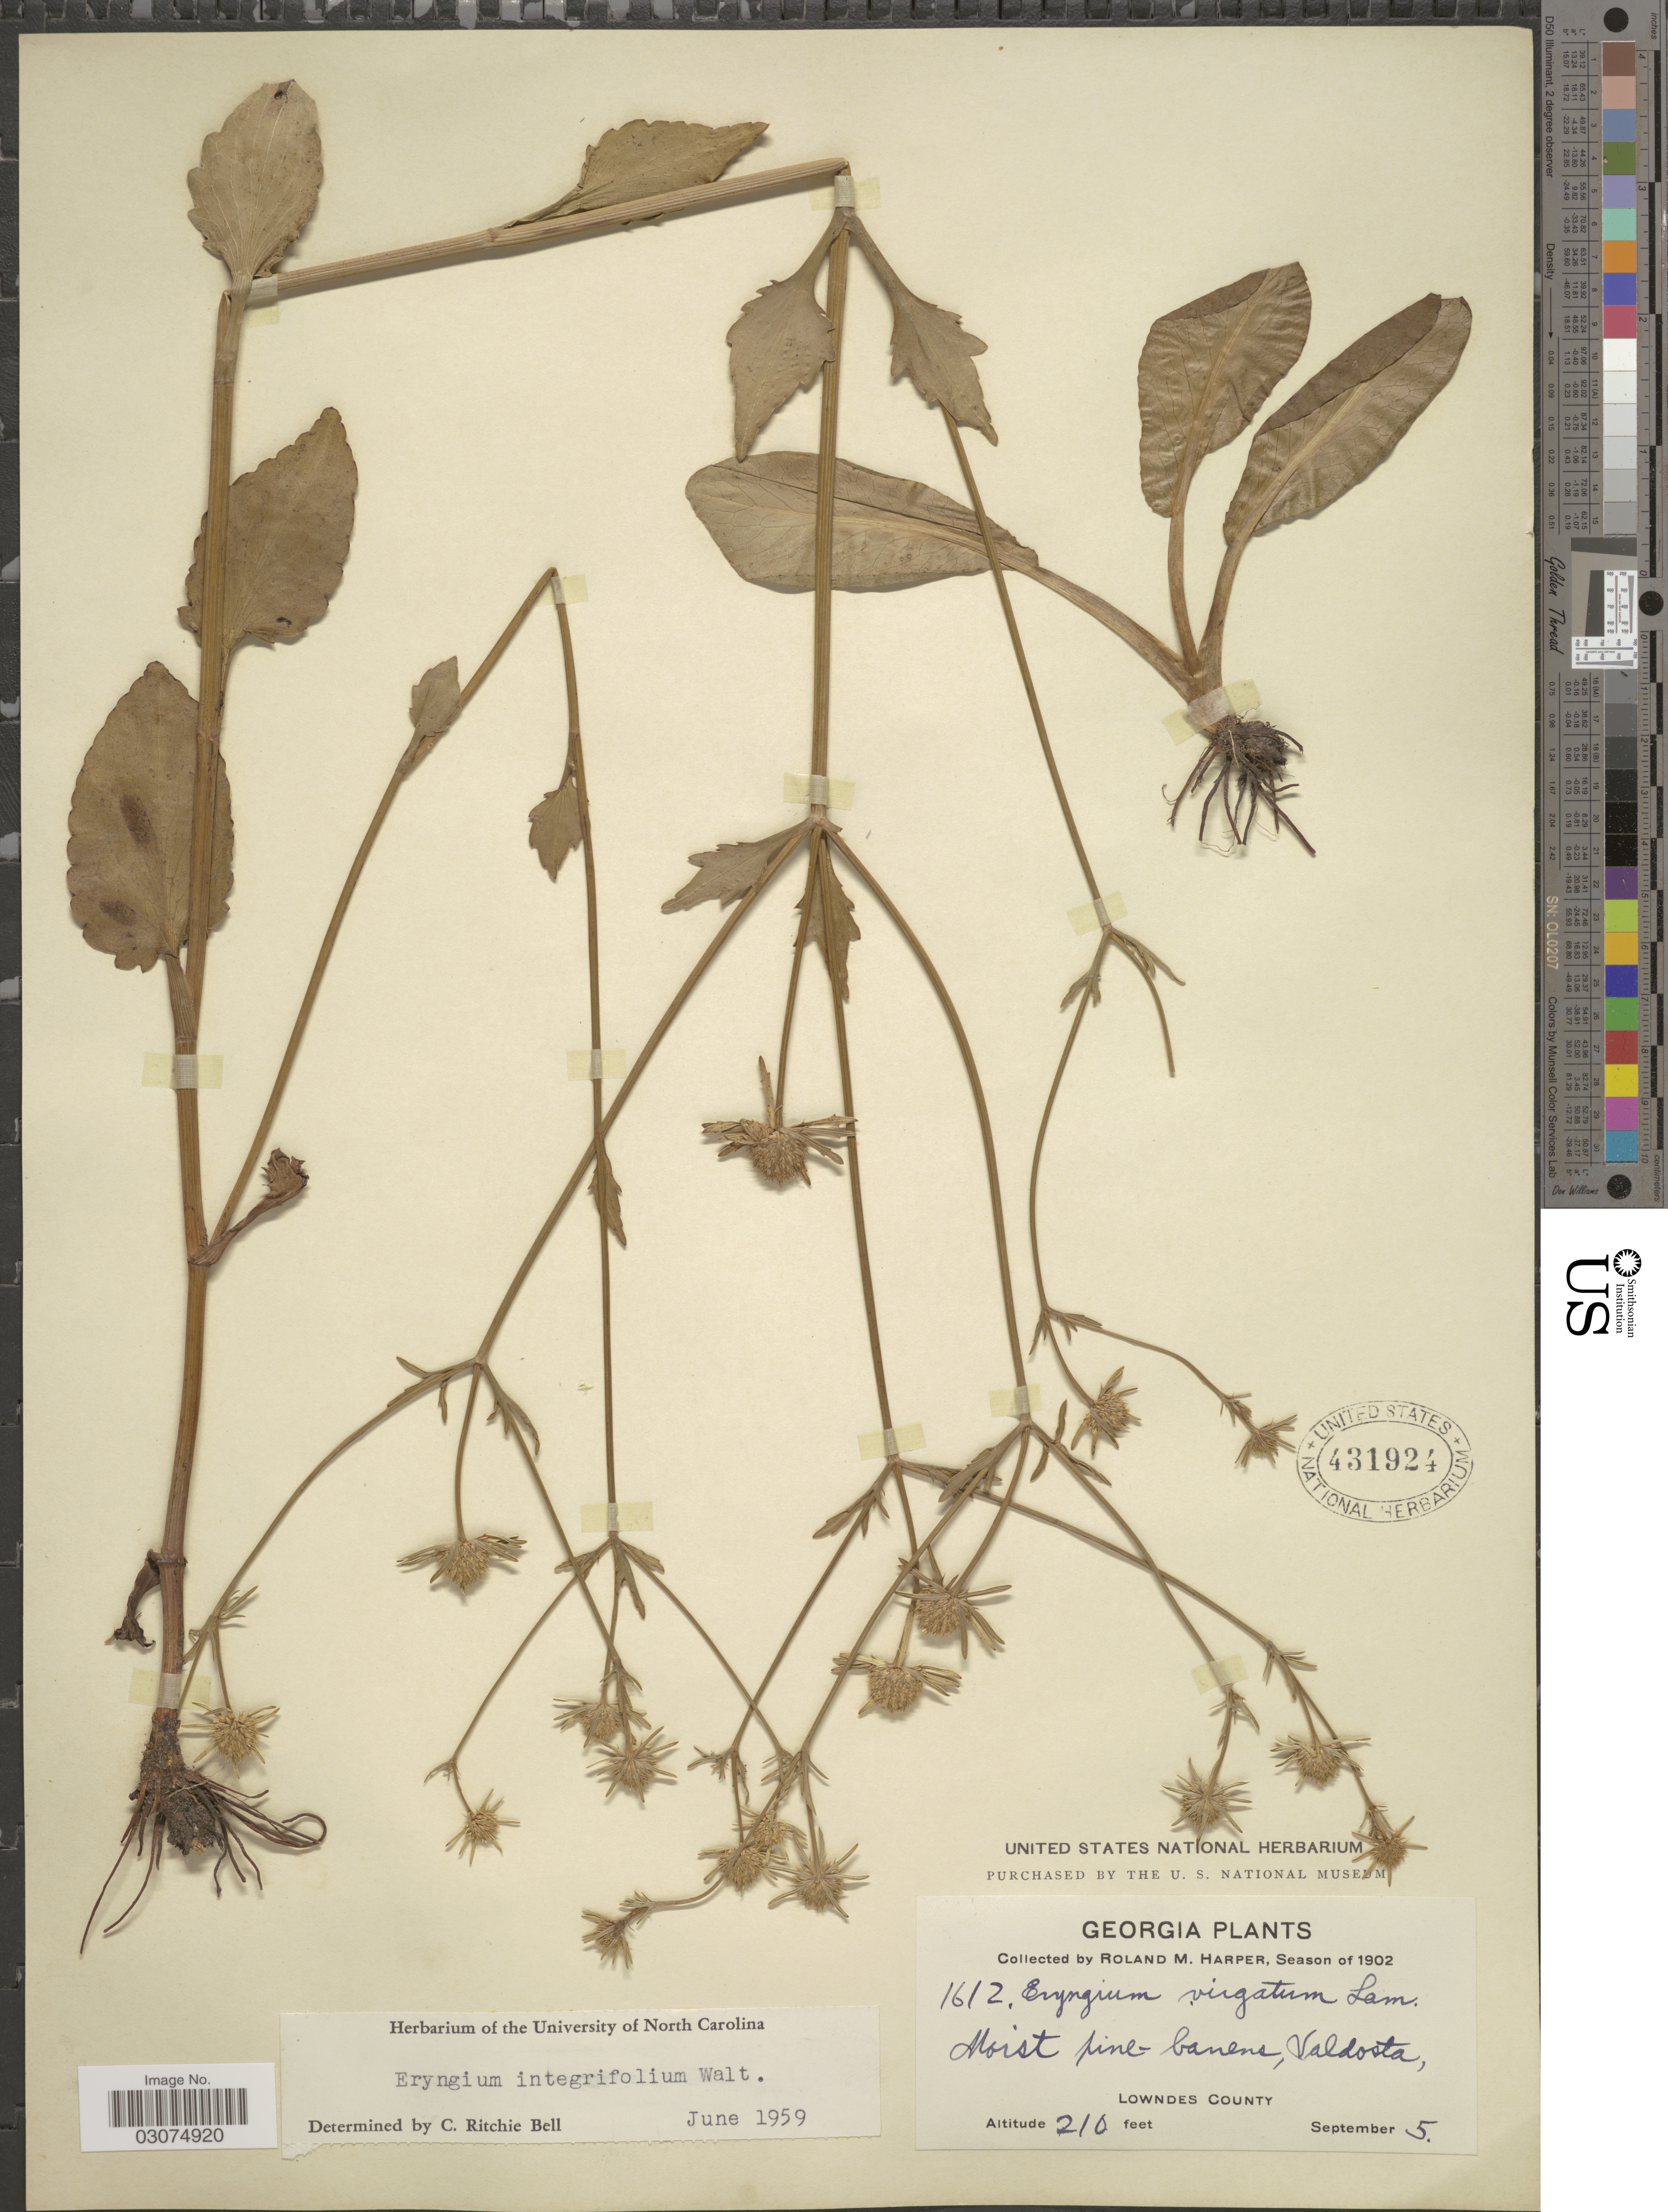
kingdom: Plantae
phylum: Tracheophyta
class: Magnoliopsida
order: Apiales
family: Apiaceae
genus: Eryngium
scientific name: Eryngium integrifolium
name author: Walter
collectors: R. M. Harper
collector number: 1612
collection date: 1902-09-05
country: United States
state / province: Georgia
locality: Moist pine-barrens, Valdosta, Lowndes County.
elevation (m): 64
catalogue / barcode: US 431924